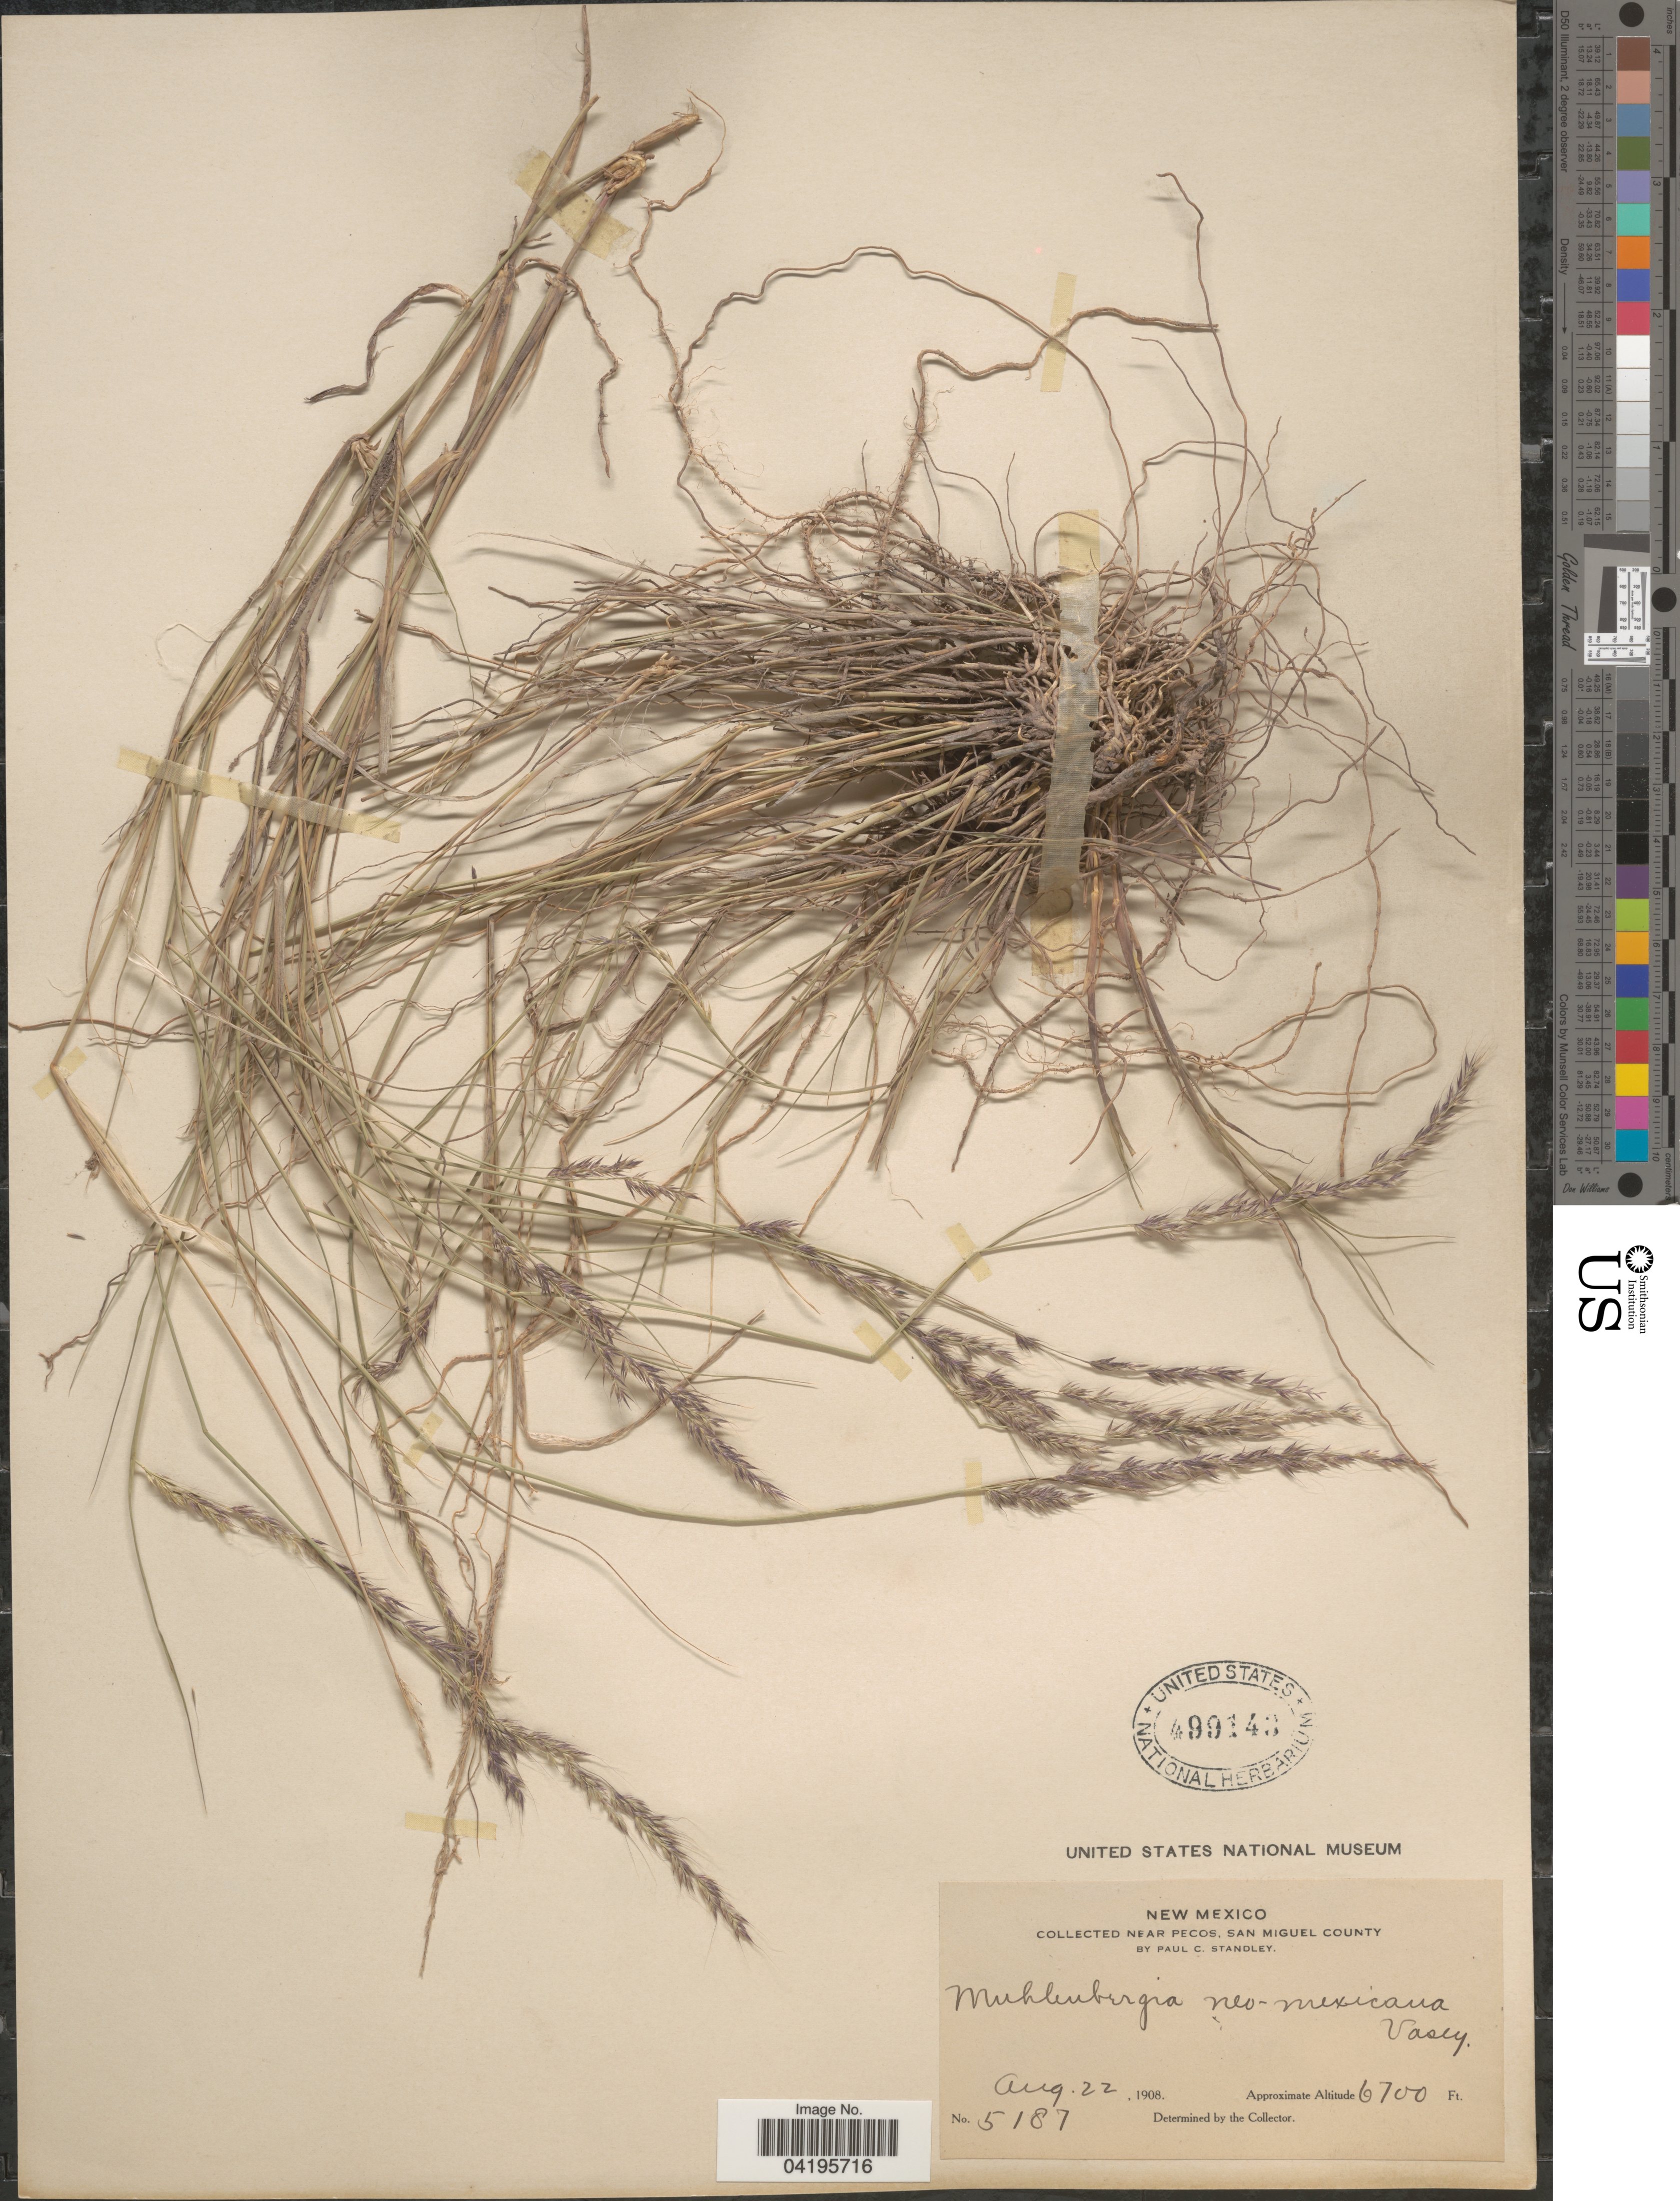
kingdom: Plantae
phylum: Tracheophyta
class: Liliopsida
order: Poales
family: Poaceae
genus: Muhlenbergia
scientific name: Muhlenbergia pauciflora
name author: Buckley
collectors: P. C. Standley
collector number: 5187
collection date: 1908-08-22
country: United States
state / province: New Mexico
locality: Near Pecos, San Miguel County.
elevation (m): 2042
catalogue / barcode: US 499143